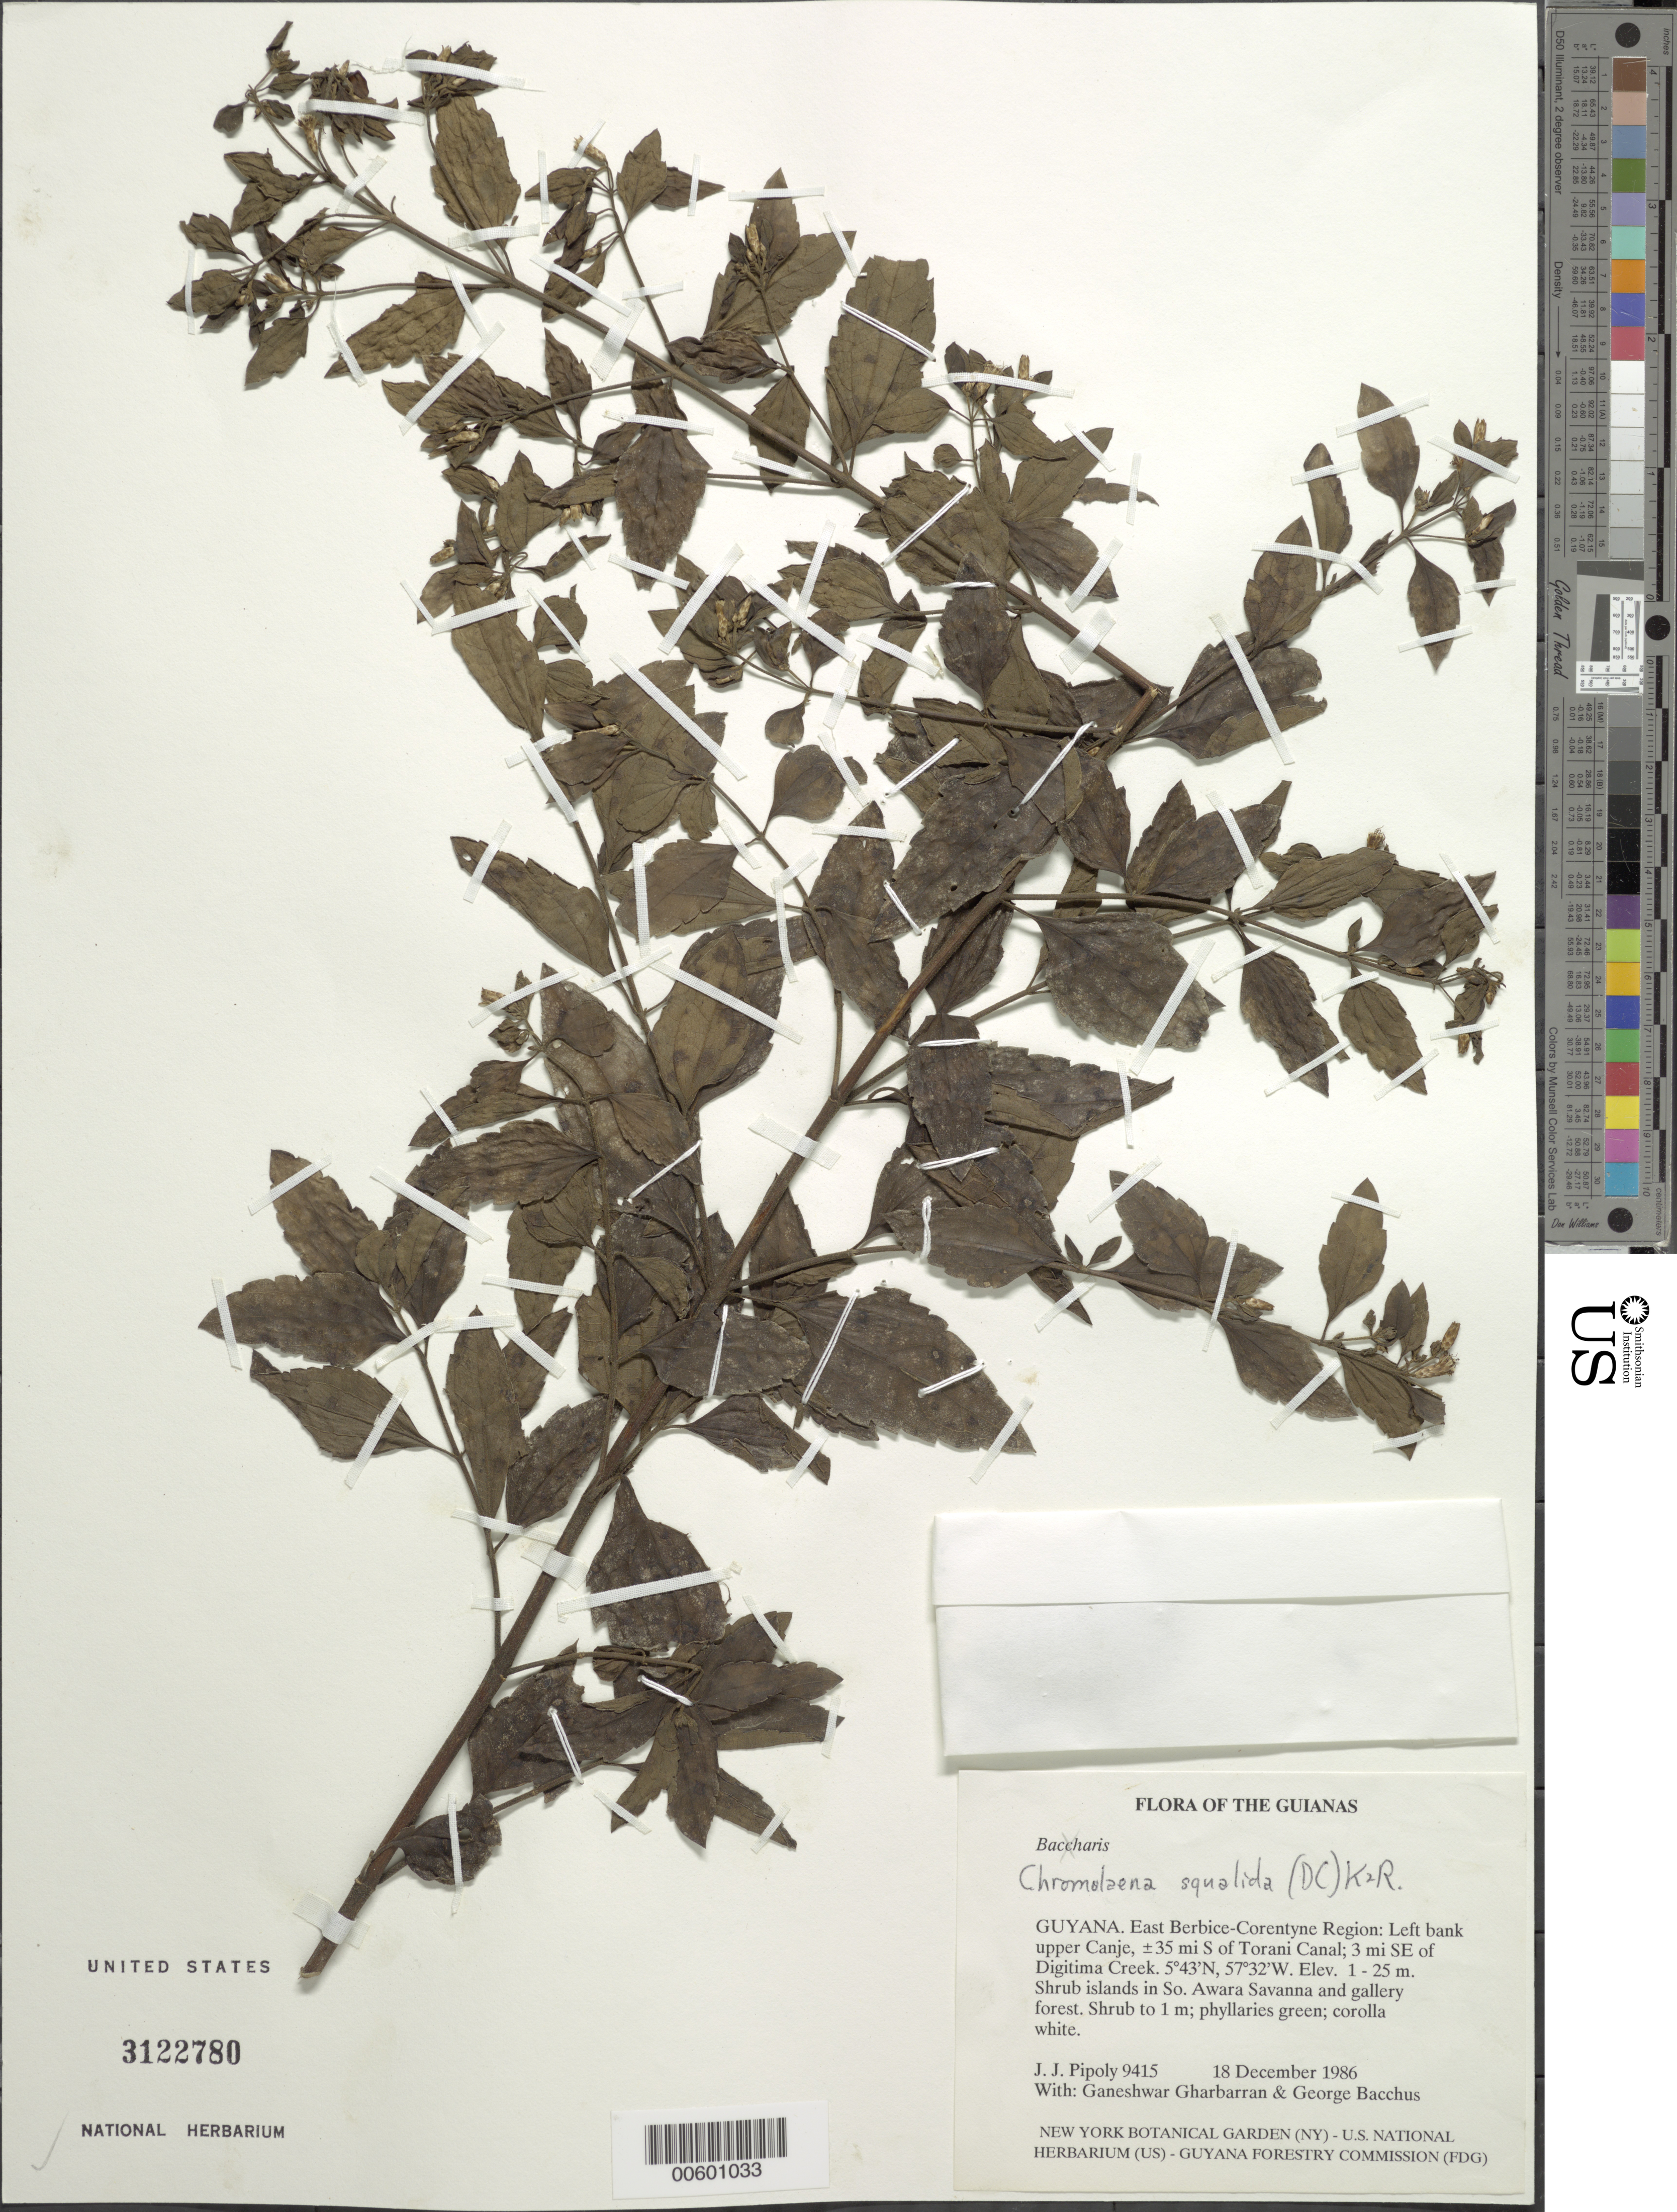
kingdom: Plantae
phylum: Tracheophyta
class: Magnoliopsida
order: Asterales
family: Asteraceae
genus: Chromolaena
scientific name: Chromolaena squalida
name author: (DC.) R.M. King & H. Rob.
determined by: Robinson, Harold E., (US)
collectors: J. J. Pipoly, G. Gharbarran & G. Bacchus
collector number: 9415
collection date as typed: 18 December 1986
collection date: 1986-12-18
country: Guyana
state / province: E. Berbice-Corentyne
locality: S Awara Savanna; ±35 mi S of Torani Canal; on Canje R., 3 mi SE of Digitima Creek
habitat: Shrub islands in savanna and gallery forest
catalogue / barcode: US 3122780